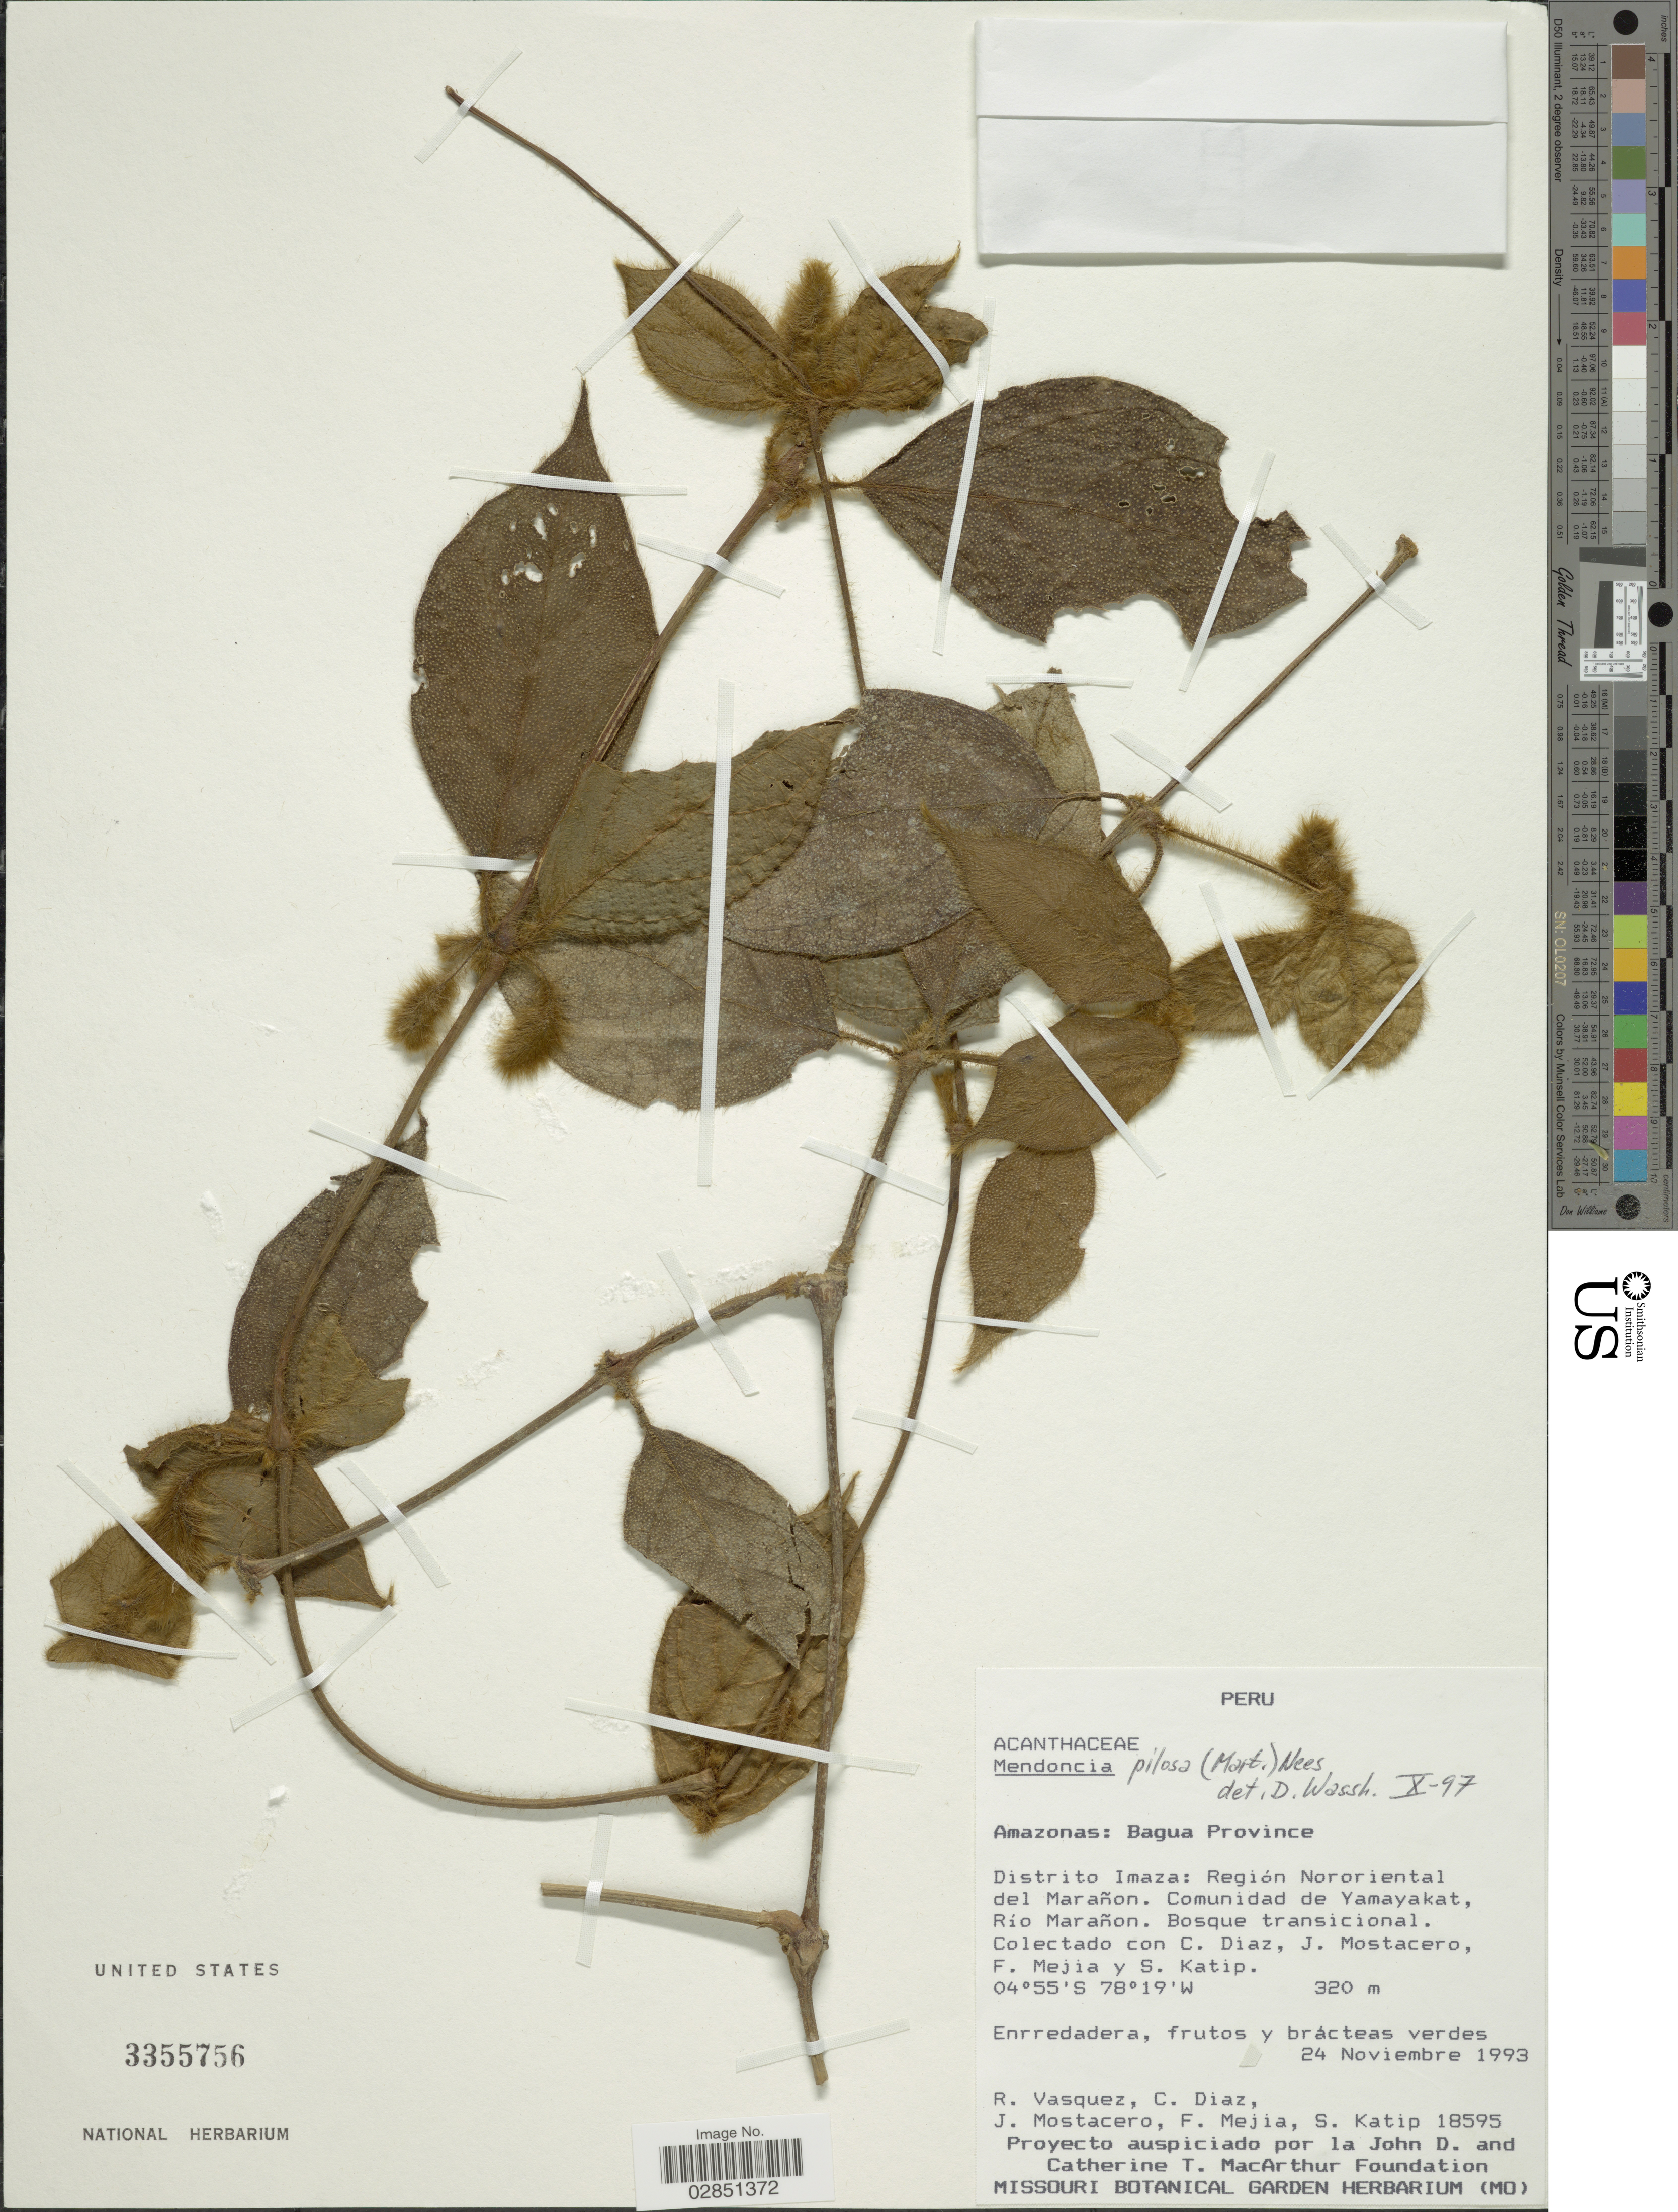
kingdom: Plantae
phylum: Tracheophyta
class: Magnoliopsida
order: Lamiales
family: Acanthaceae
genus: Mendoncia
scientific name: Mendoncia pilosa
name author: Mart.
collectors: R. Vasquez, C. Díaz, J. Mostacero, F. Mejia & S. Katip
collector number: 18595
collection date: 1993-11-24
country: Peru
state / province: Amazonas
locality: Bagua Province. Distrito Imaza: Región Nororiental del Marañon. Comunidad de Yamayakat, Río Marañon.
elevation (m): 320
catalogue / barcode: US 3355756